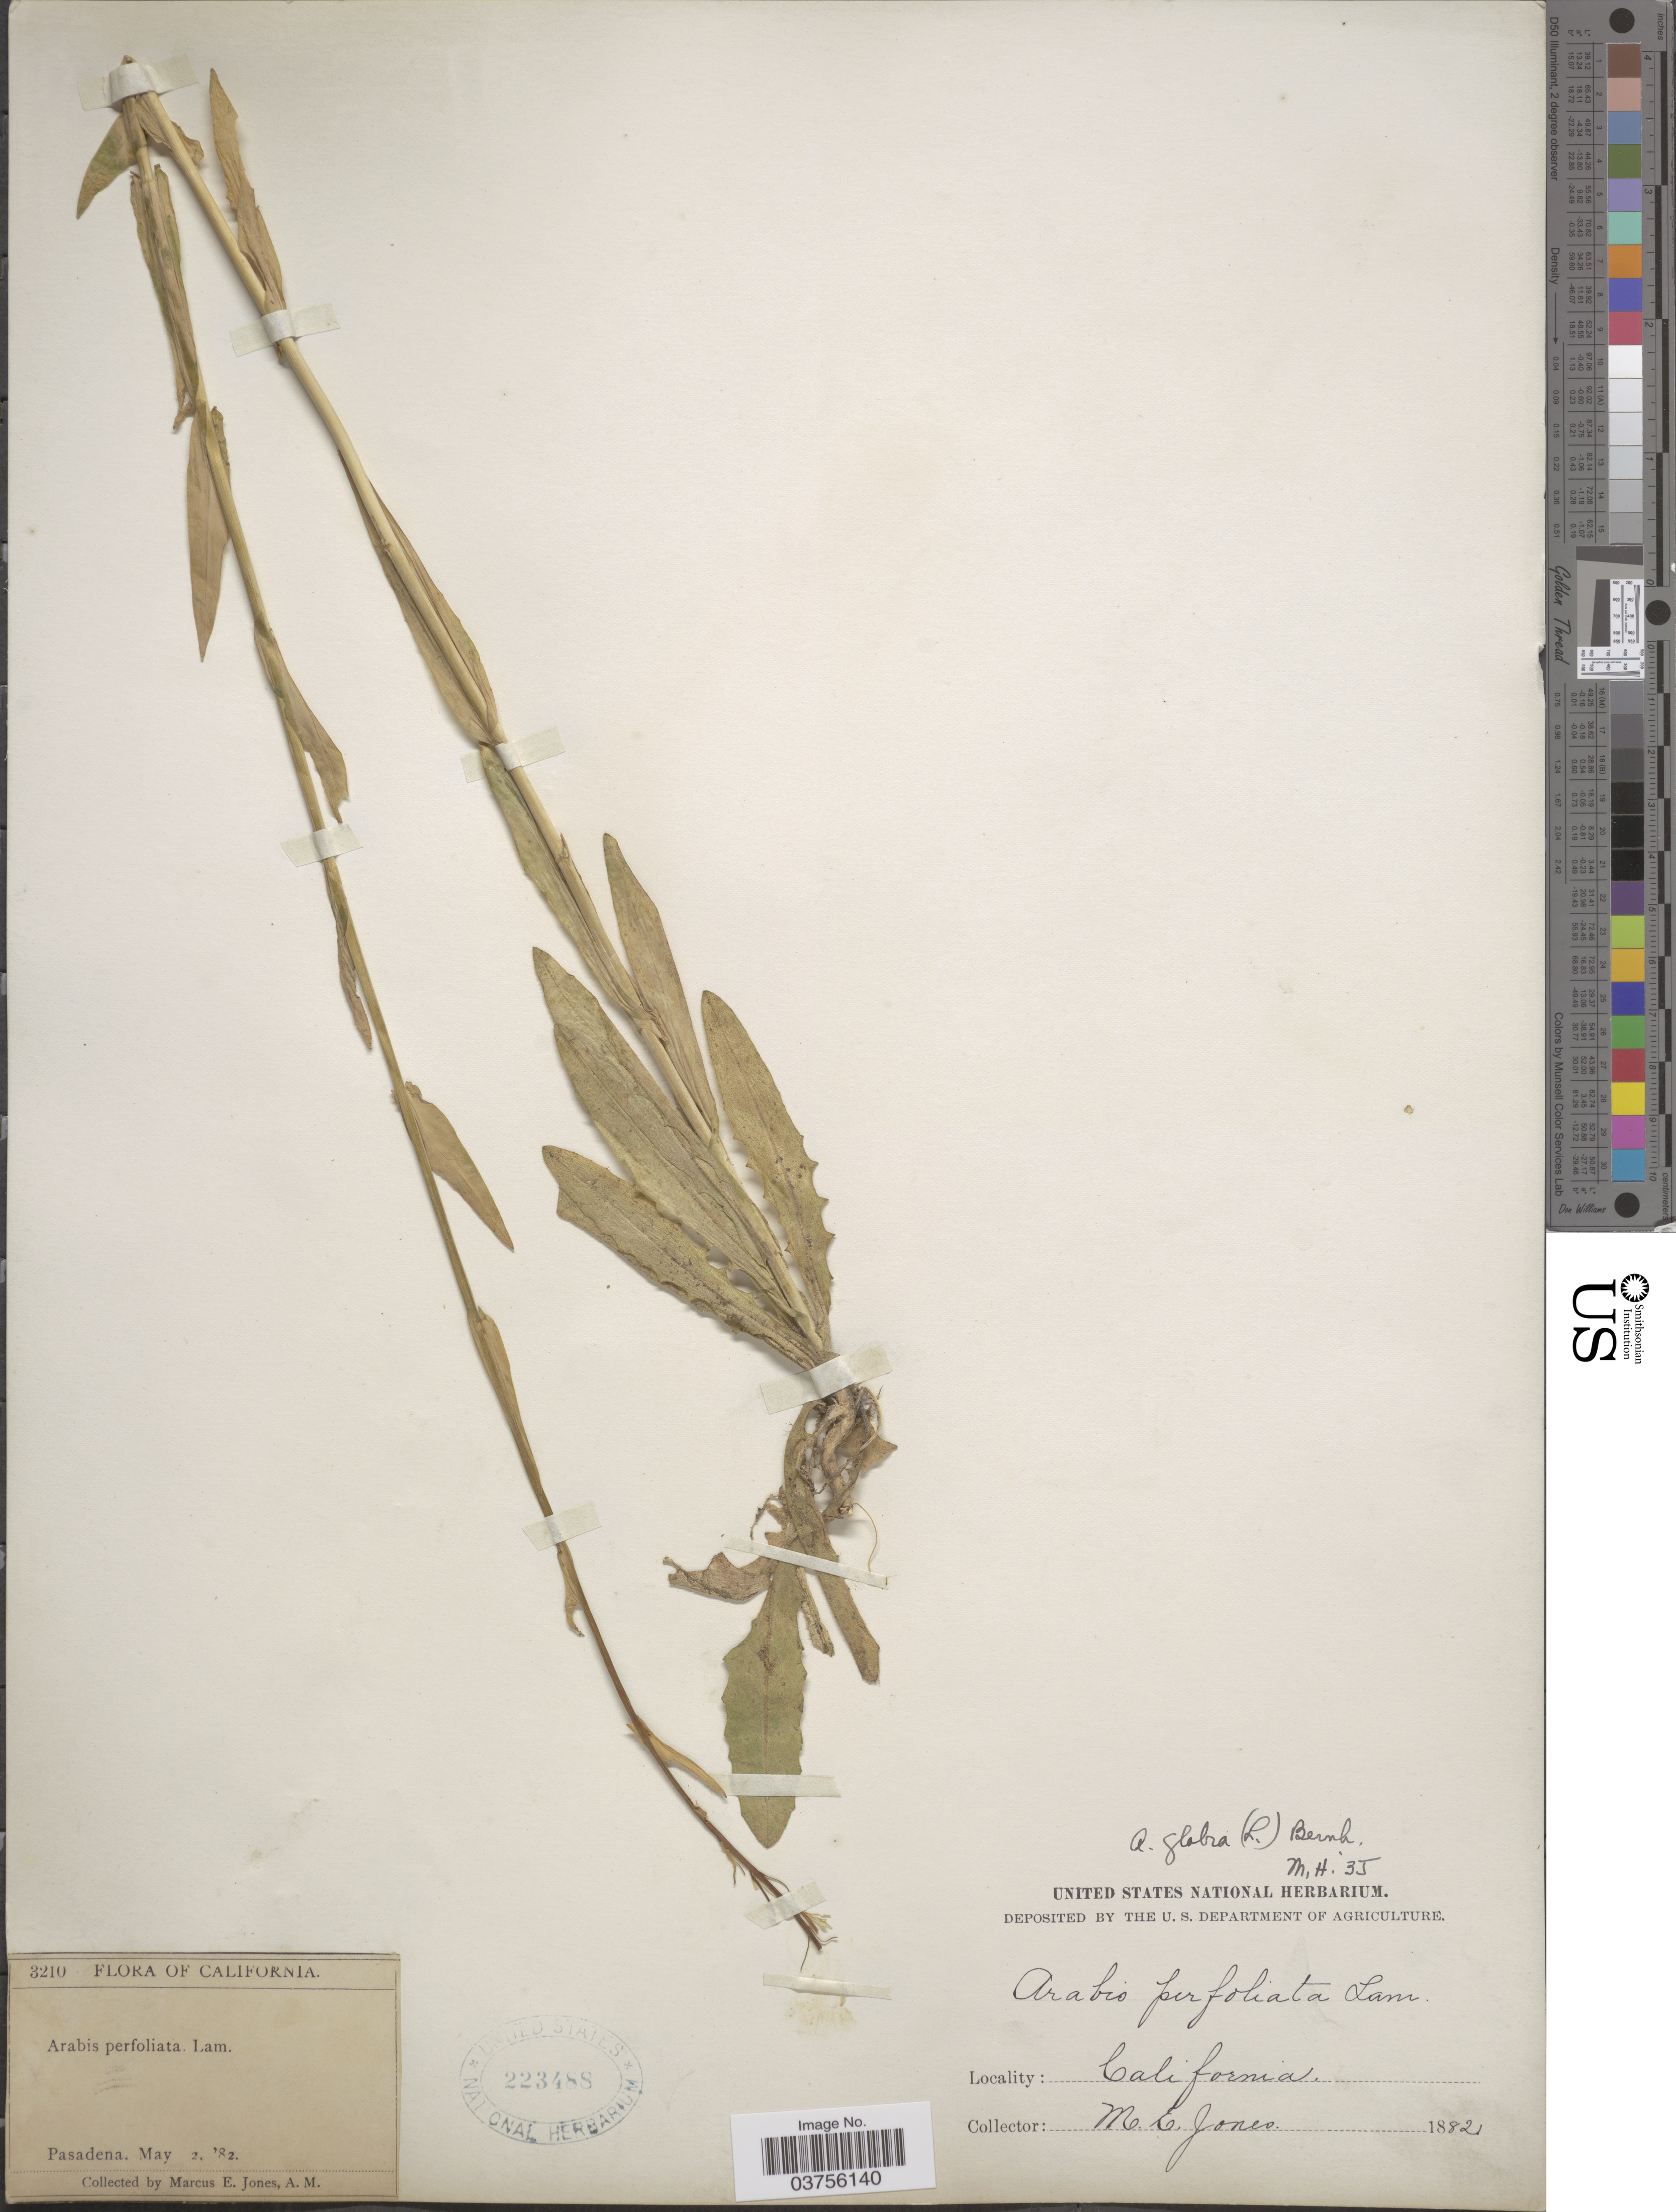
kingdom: Plantae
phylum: Tracheophyta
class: Magnoliopsida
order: Brassicales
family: Brassicaceae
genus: Turritis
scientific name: Turritis glabra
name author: L.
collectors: M. E. Jones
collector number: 3210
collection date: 1882-05-02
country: United States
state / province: California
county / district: Los Angeles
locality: Pasadena.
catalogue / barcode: US 223488